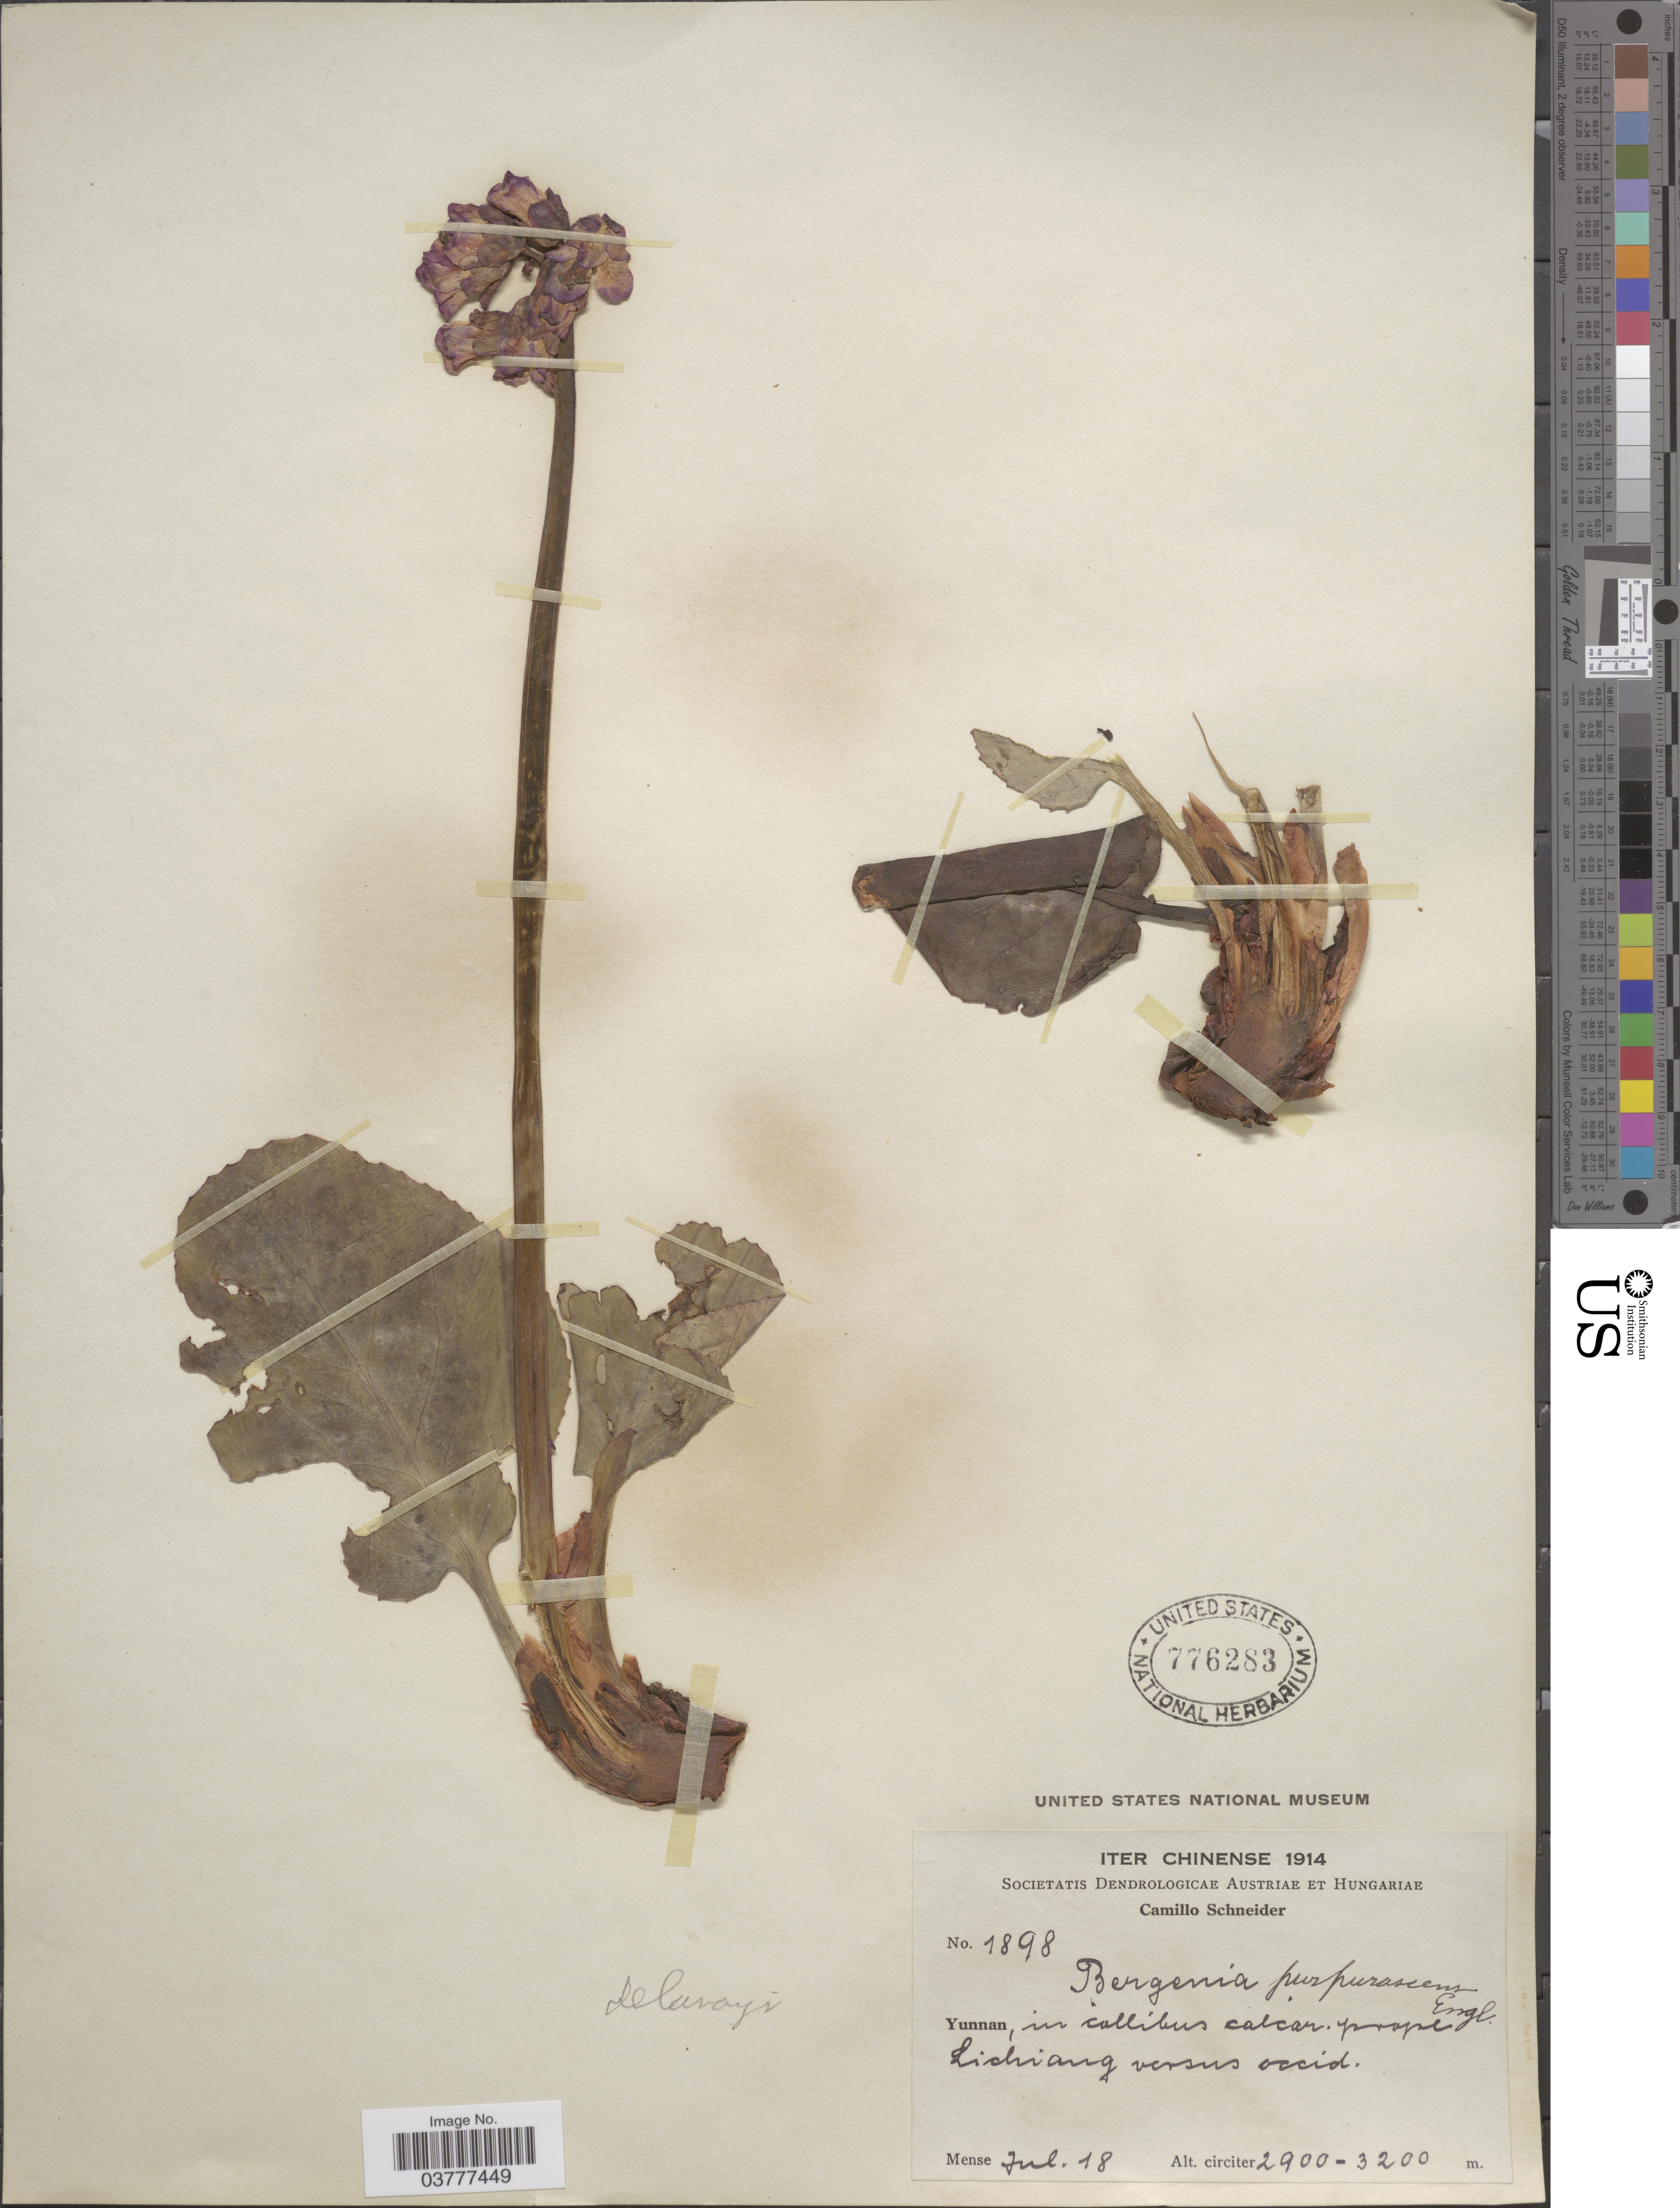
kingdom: Plantae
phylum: Tracheophyta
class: Magnoliopsida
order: Saxifragales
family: Saxifragaceae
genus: Bergenia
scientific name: Bergenia delavayi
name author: Engl.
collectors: C. K. Schneider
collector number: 1898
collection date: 1914-07-18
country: China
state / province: Yunnan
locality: In collibus calcar. prope Lichiang versus occid.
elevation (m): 2900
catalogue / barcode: US 776283